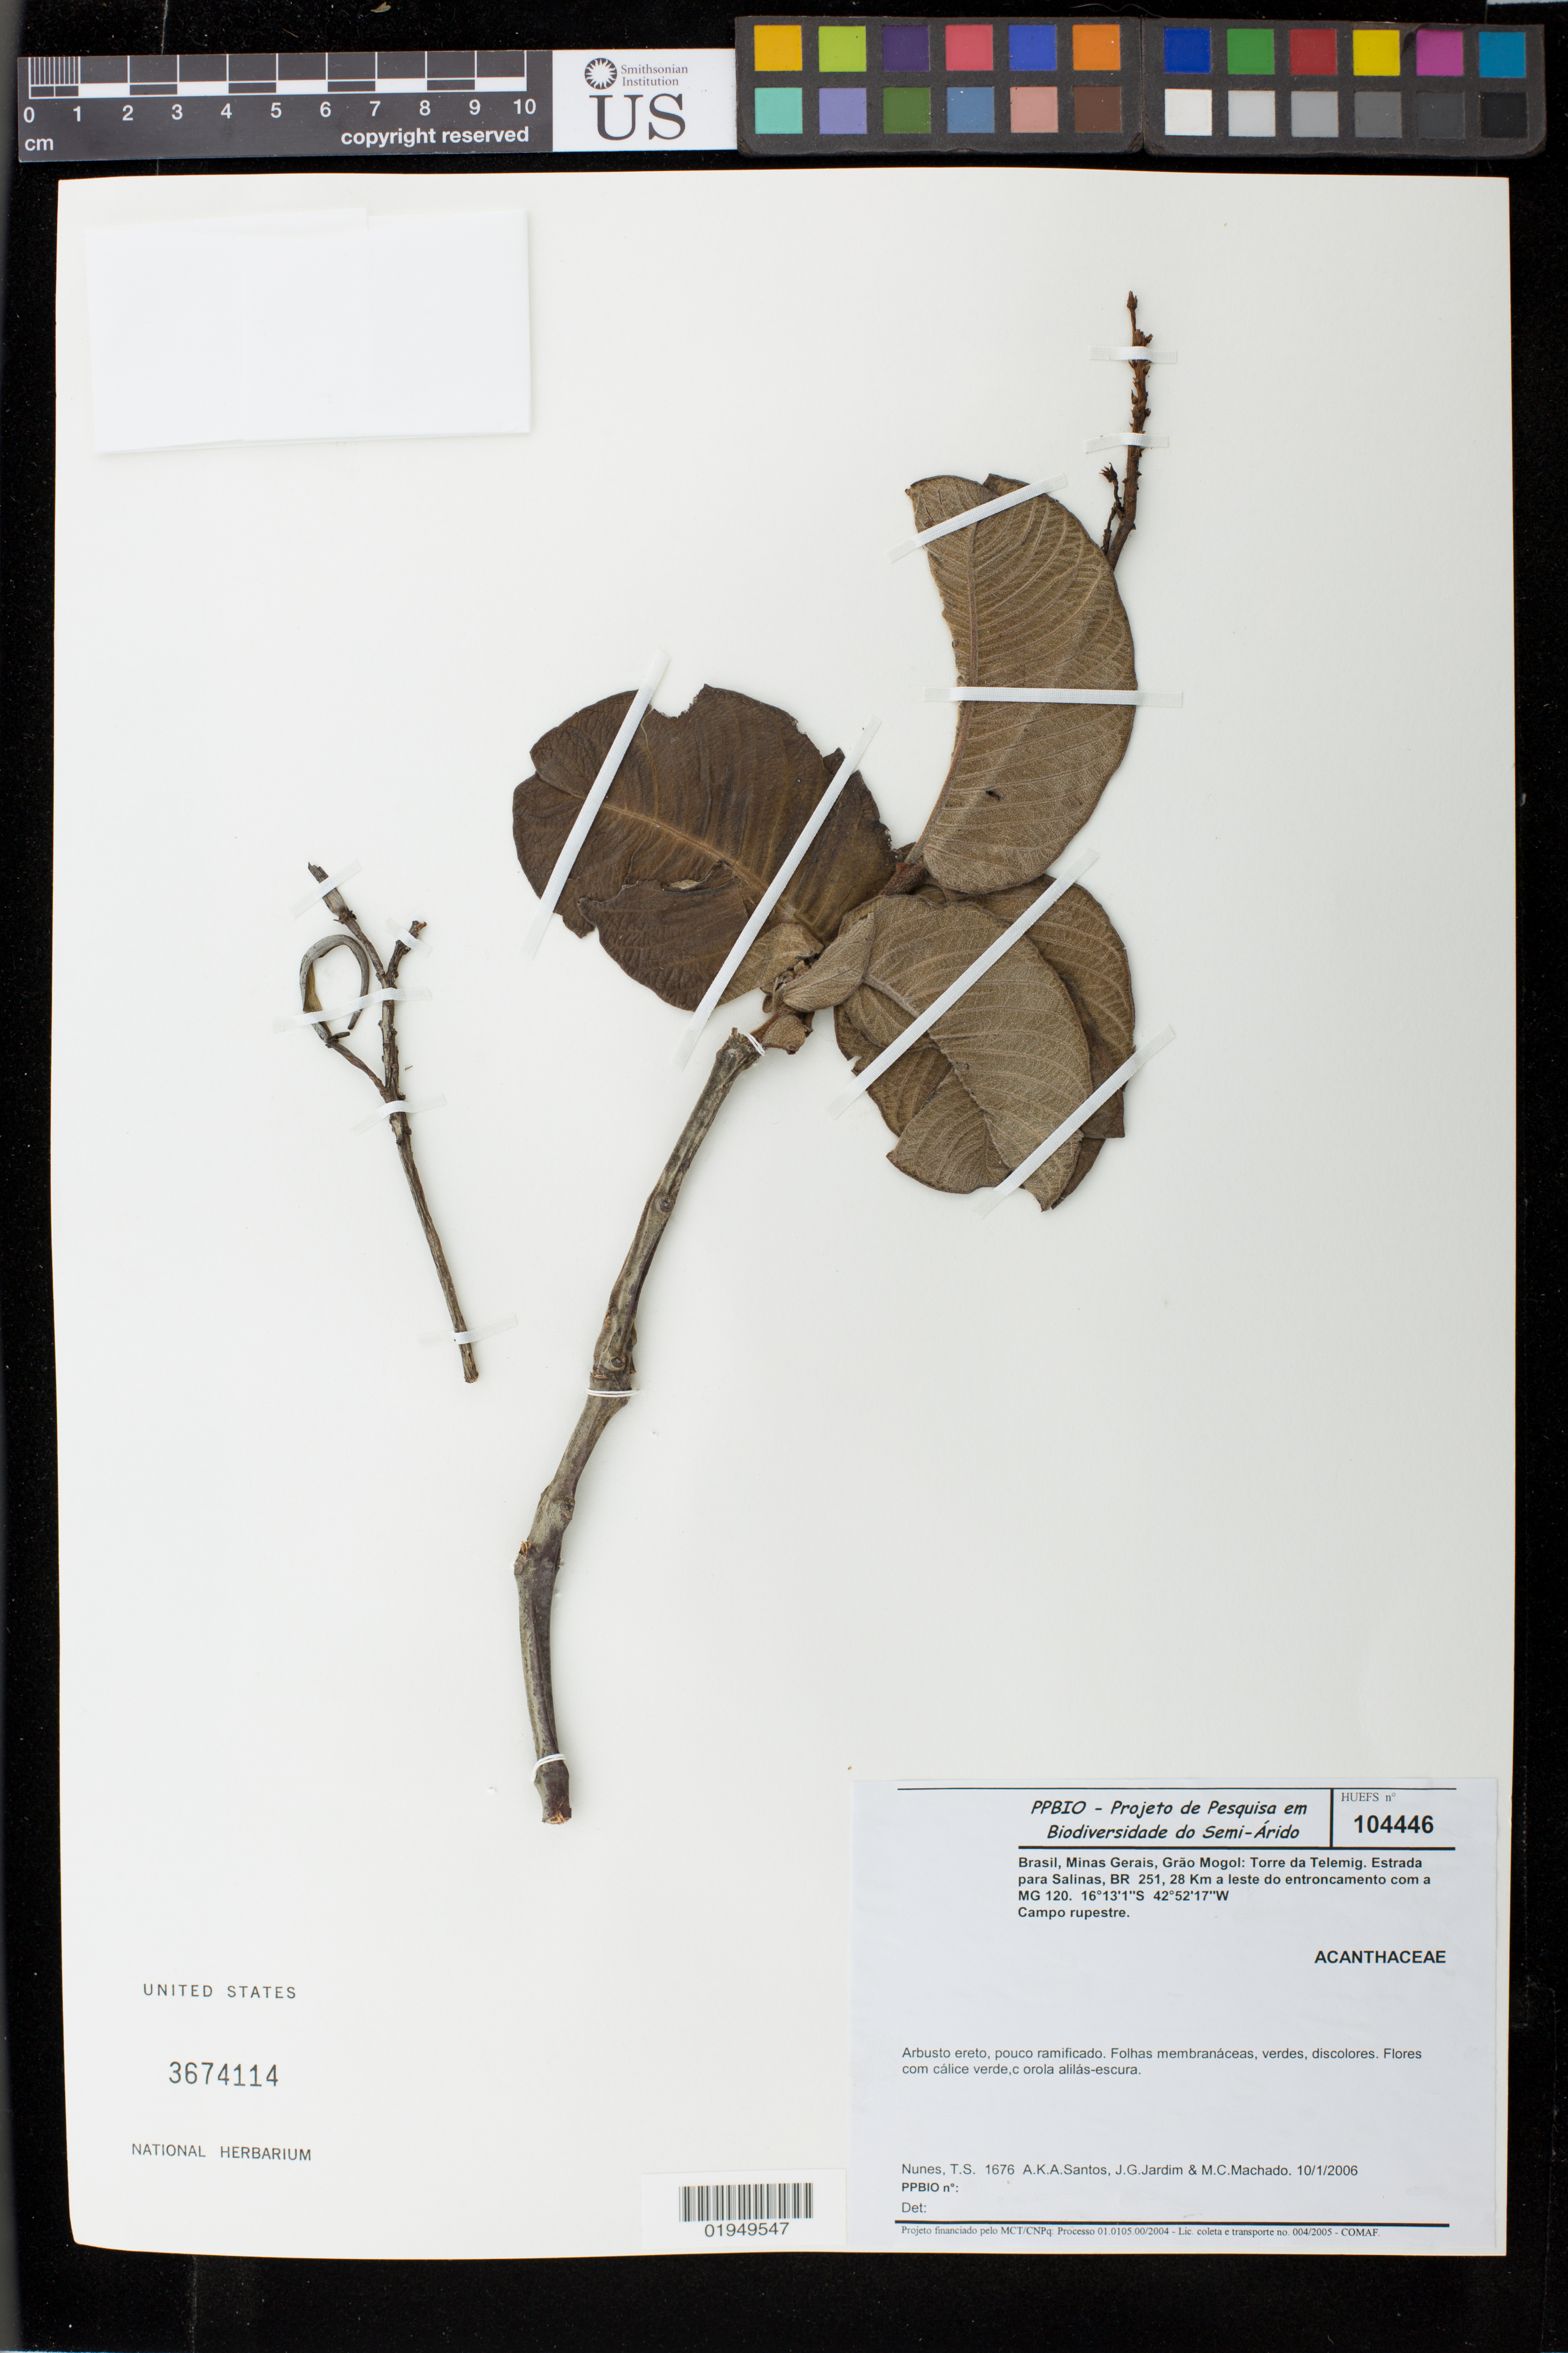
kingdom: Plantae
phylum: Tracheophyta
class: Magnoliopsida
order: Lamiales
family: Acanthaceae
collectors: T. S. Nunes, A. K. Santos, J. Jardim & M. C. Machado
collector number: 1676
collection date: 2006-01-10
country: Brazil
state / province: Minas Gerais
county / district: Grão Mogol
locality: Torre da Telemig. Estrada para Salinas, BR 251, 28 km a leste do entroncamento com a MG 120.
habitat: Campo rupestre.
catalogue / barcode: US 3674114